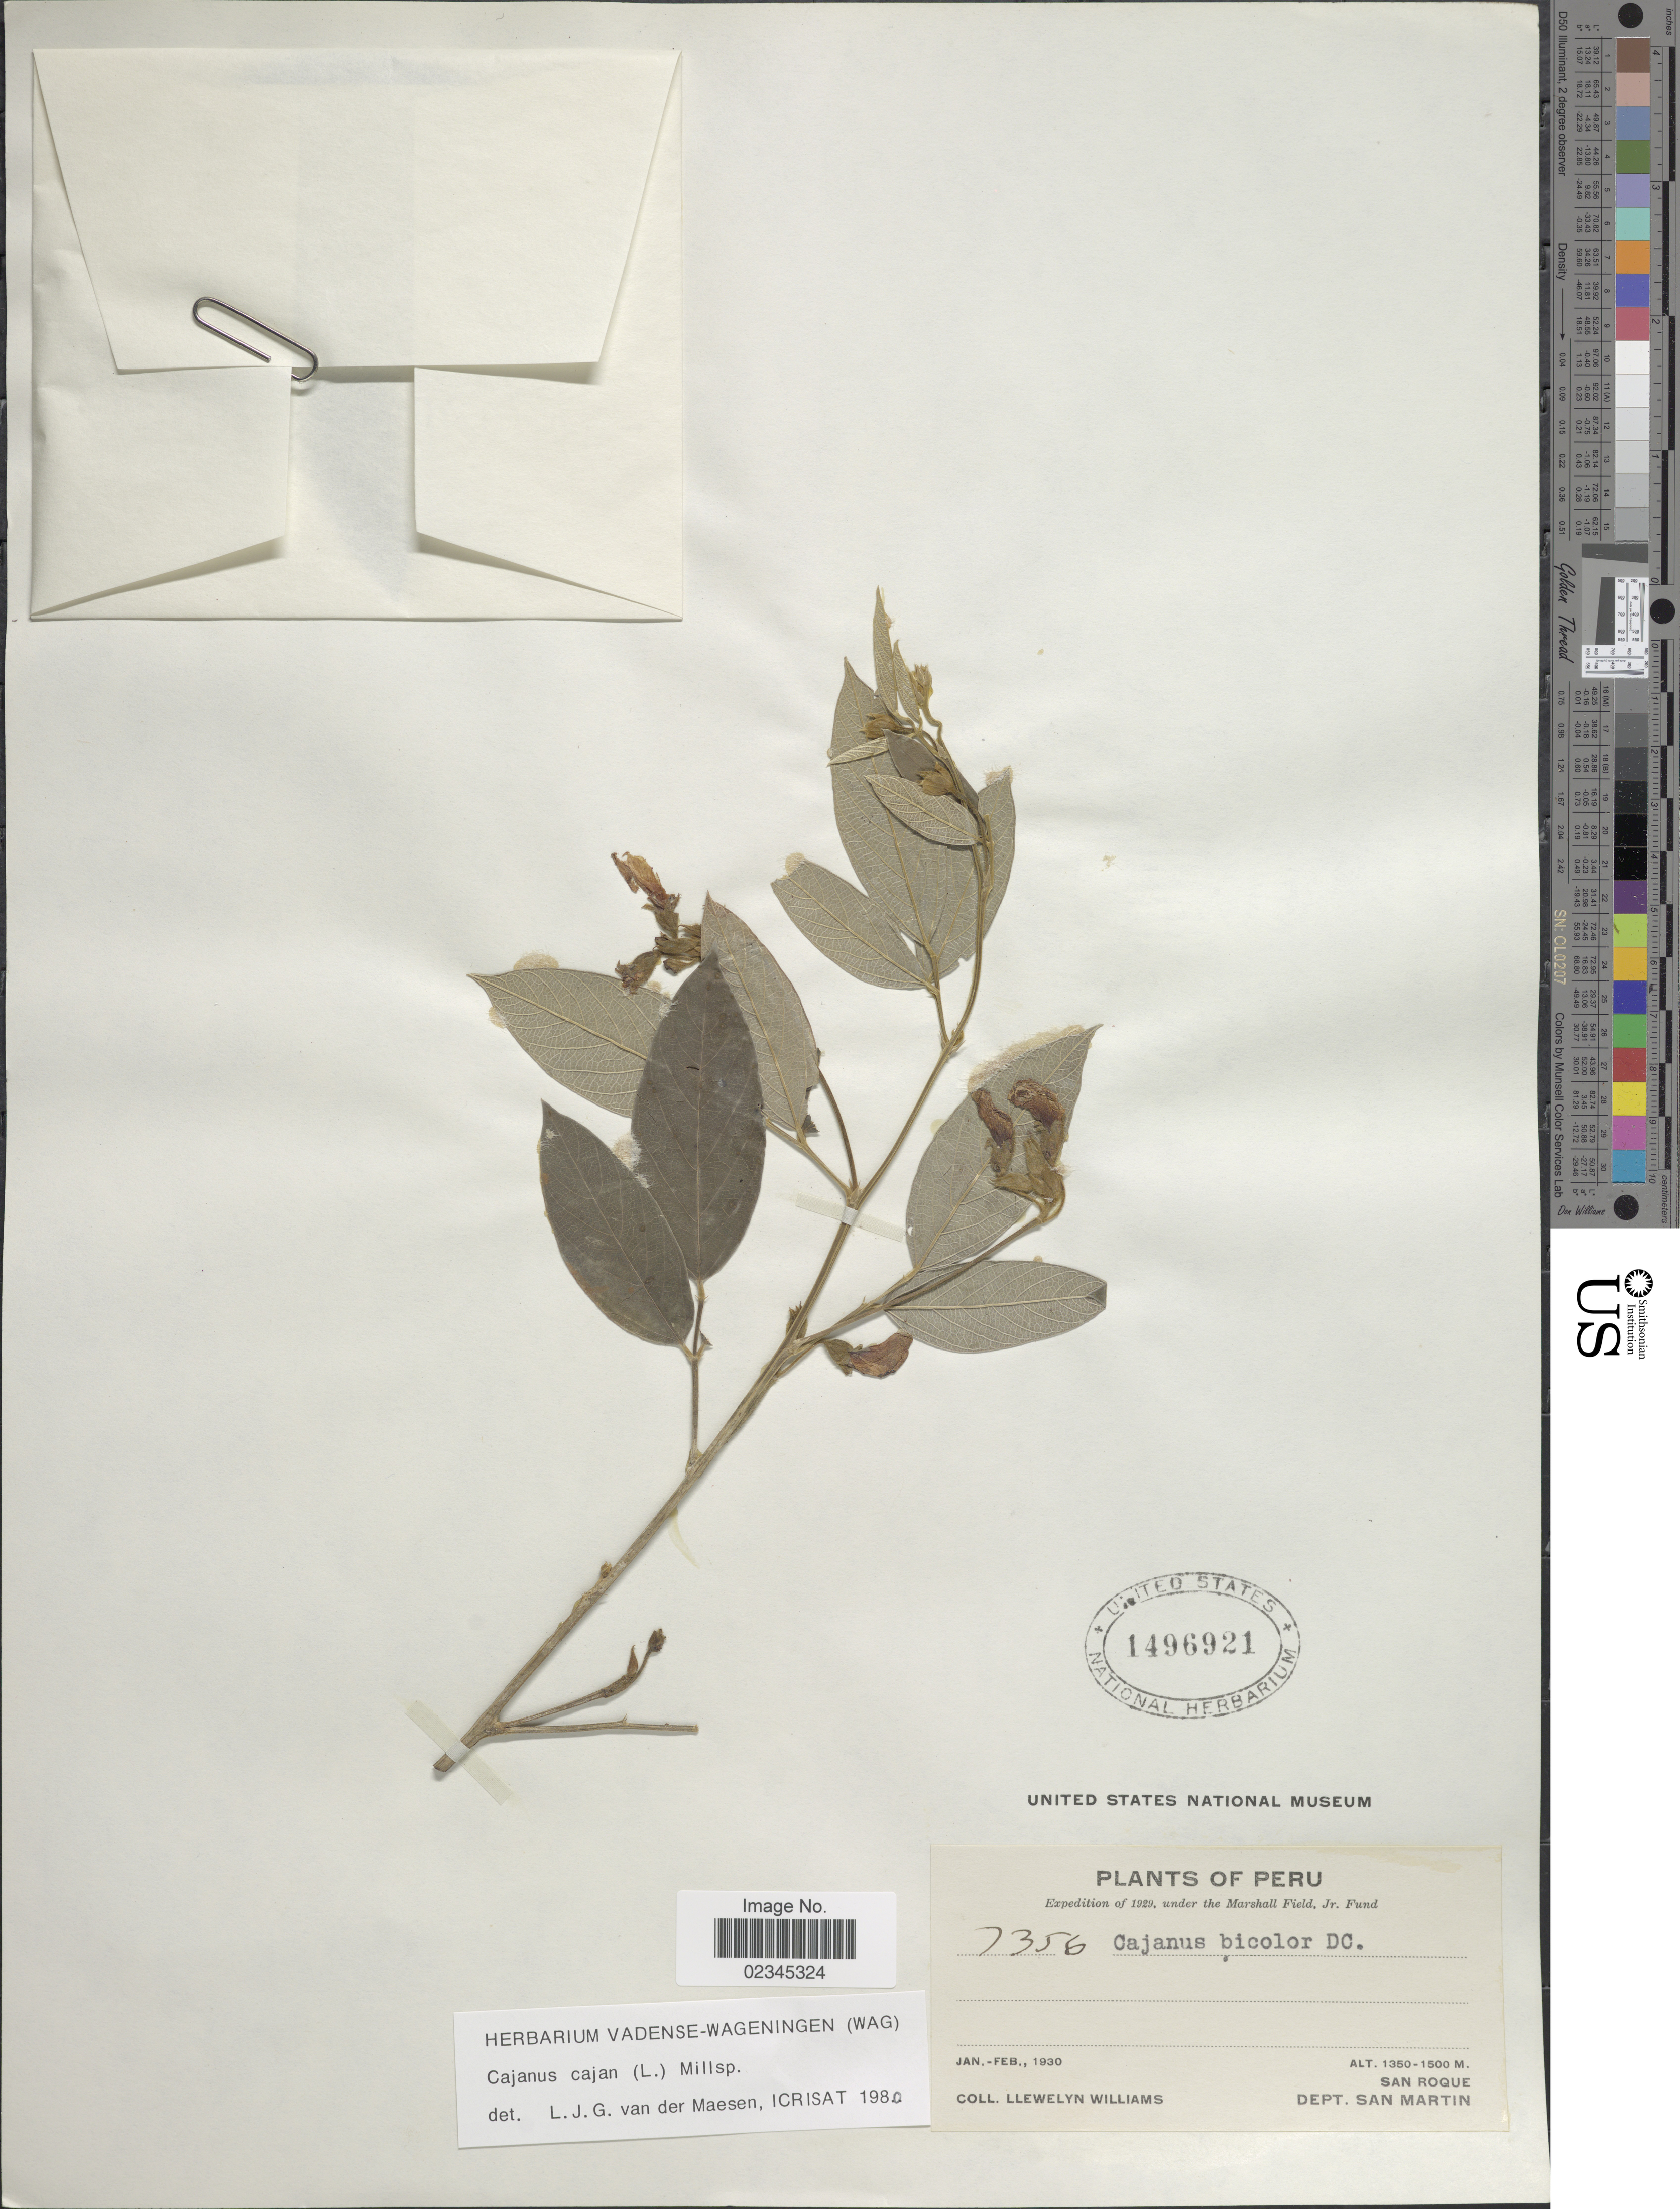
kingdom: Plantae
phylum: Tracheophyta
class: Magnoliopsida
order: Fabales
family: Fabaceae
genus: Cajanus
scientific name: Cajanus cajan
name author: (L.) Huth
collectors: Ll. Williams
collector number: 7356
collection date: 1930-01/1930-02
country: Peru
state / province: San Martín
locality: San Roque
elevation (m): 1350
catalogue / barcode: US 1496921